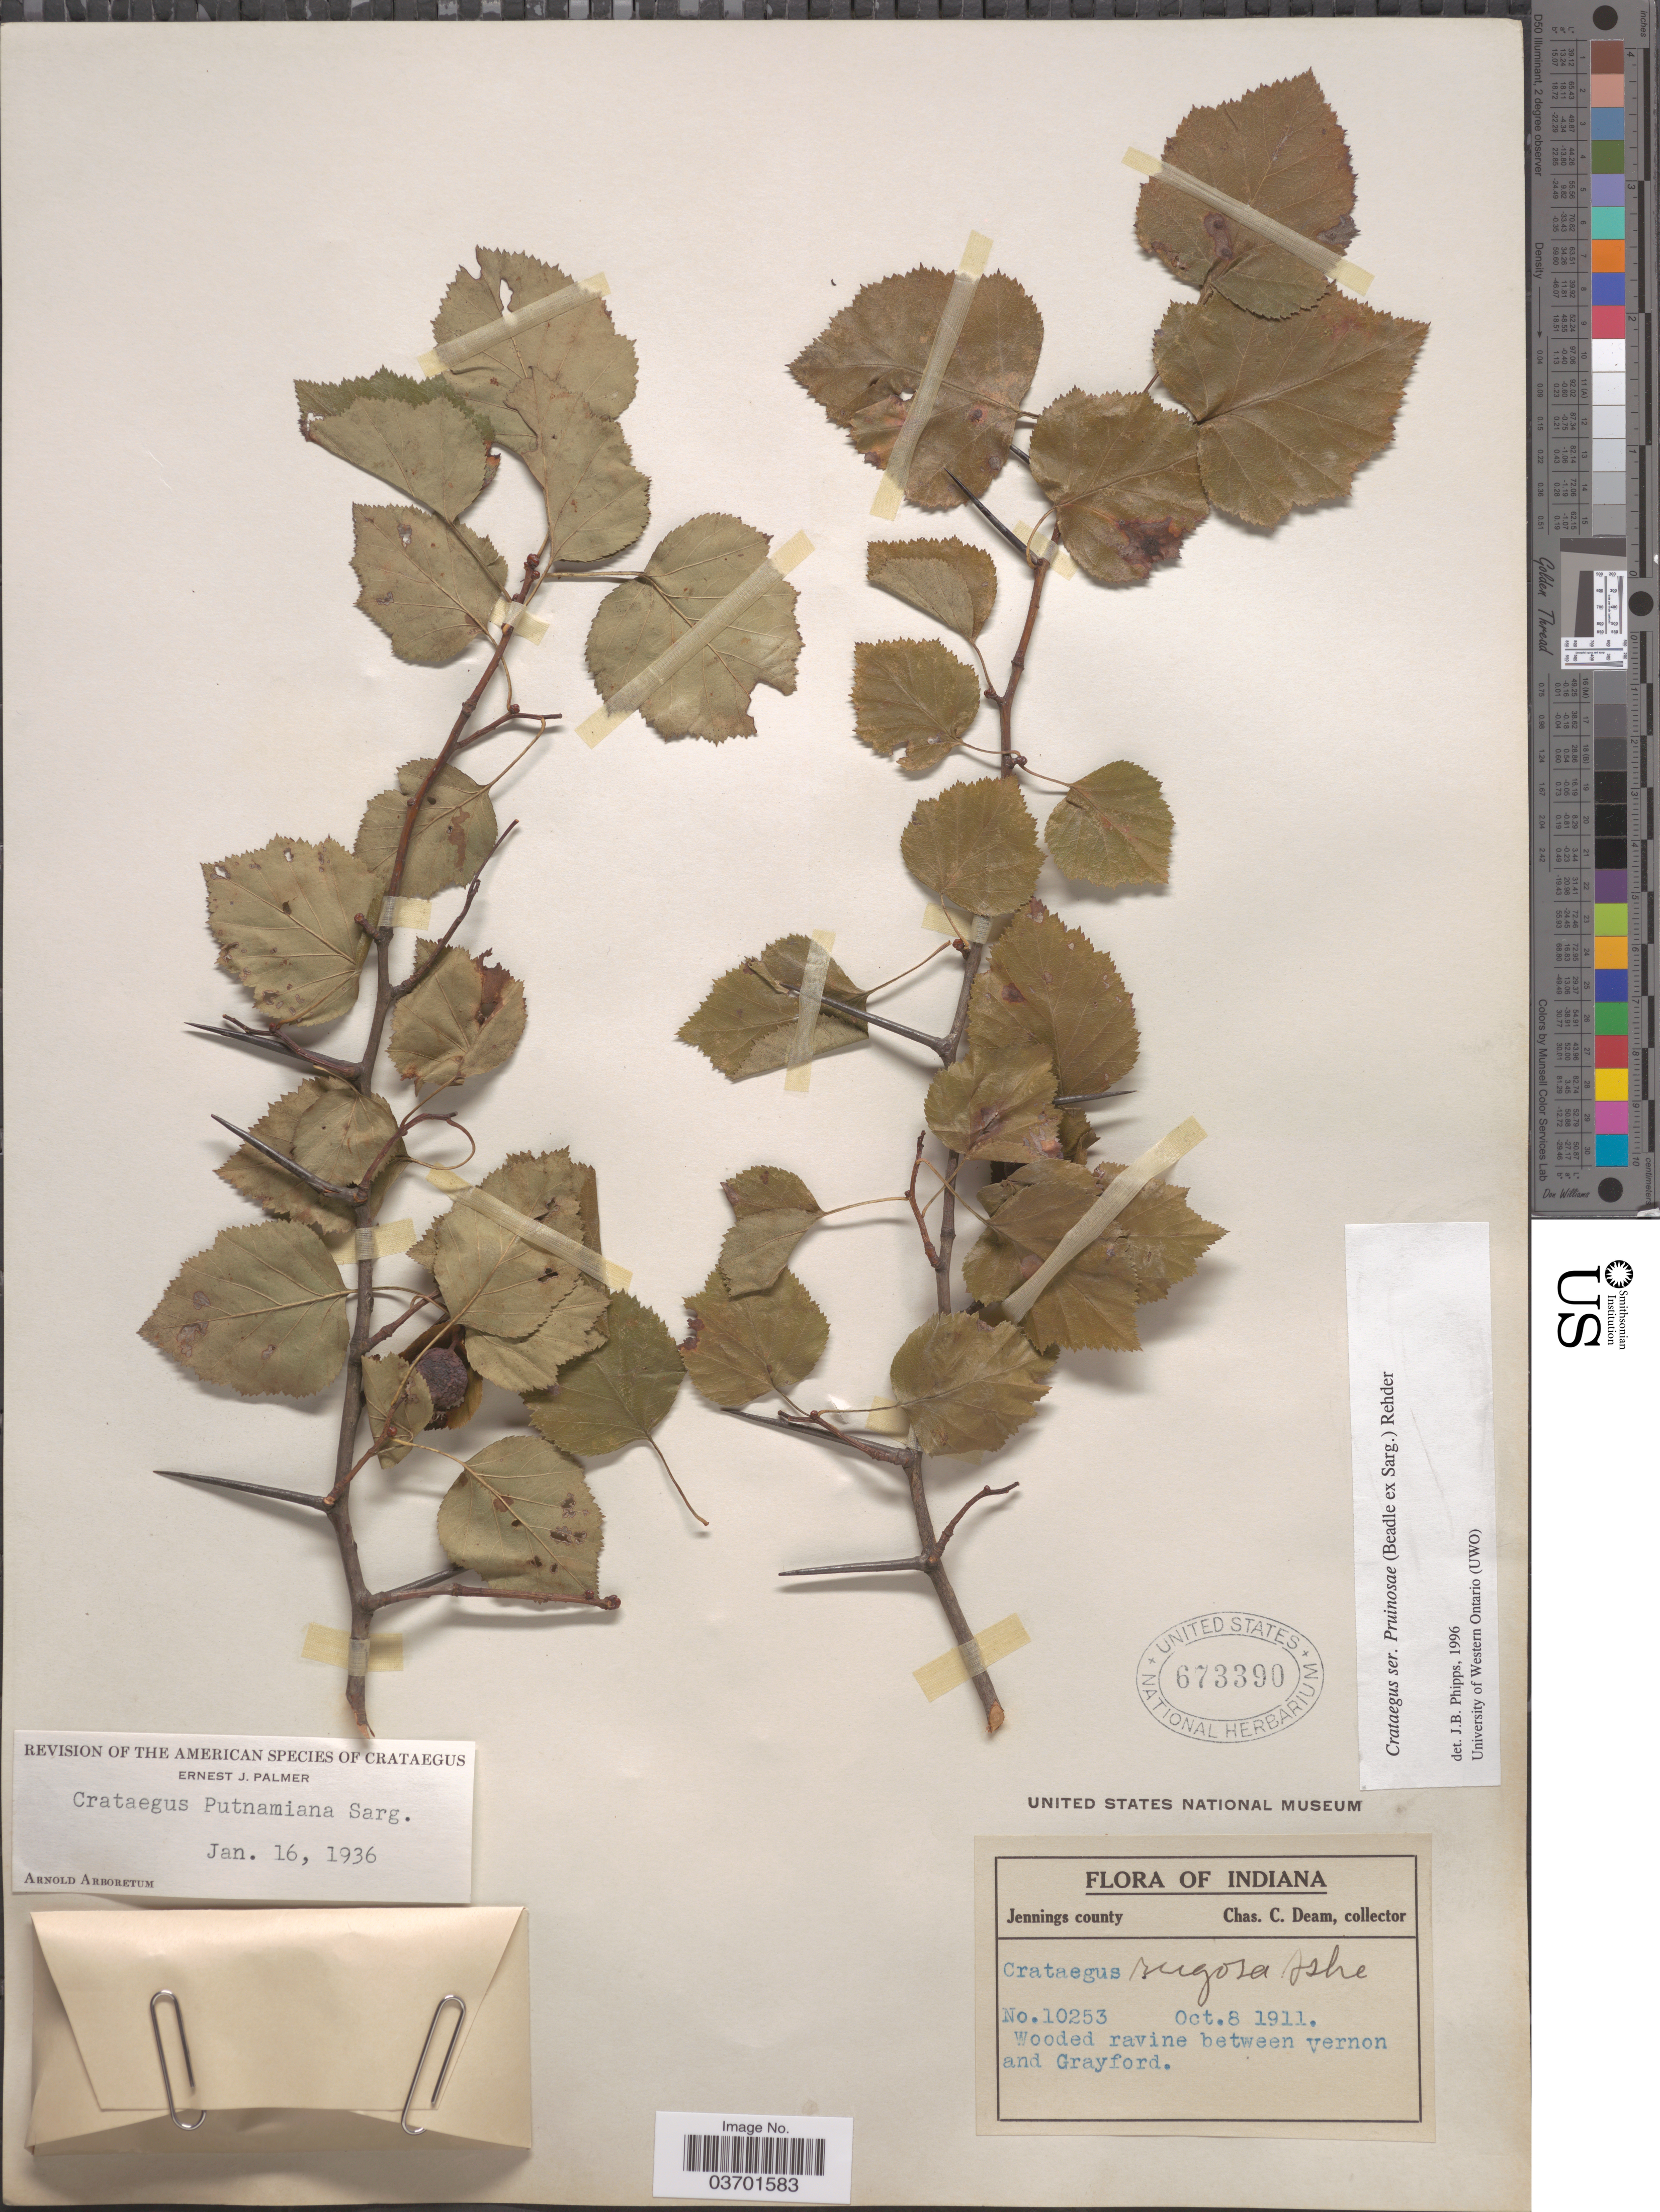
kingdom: Plantae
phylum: Tracheophyta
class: Magnoliopsida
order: Rosales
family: Rosaceae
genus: Crataegus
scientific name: Crataegus putnamiana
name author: Sarg.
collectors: C. C. Deam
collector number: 10253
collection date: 1911-10-08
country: United States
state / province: Indiana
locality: Jennings county. Wooded ravine between Vernon and Grayford.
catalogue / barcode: US 673390